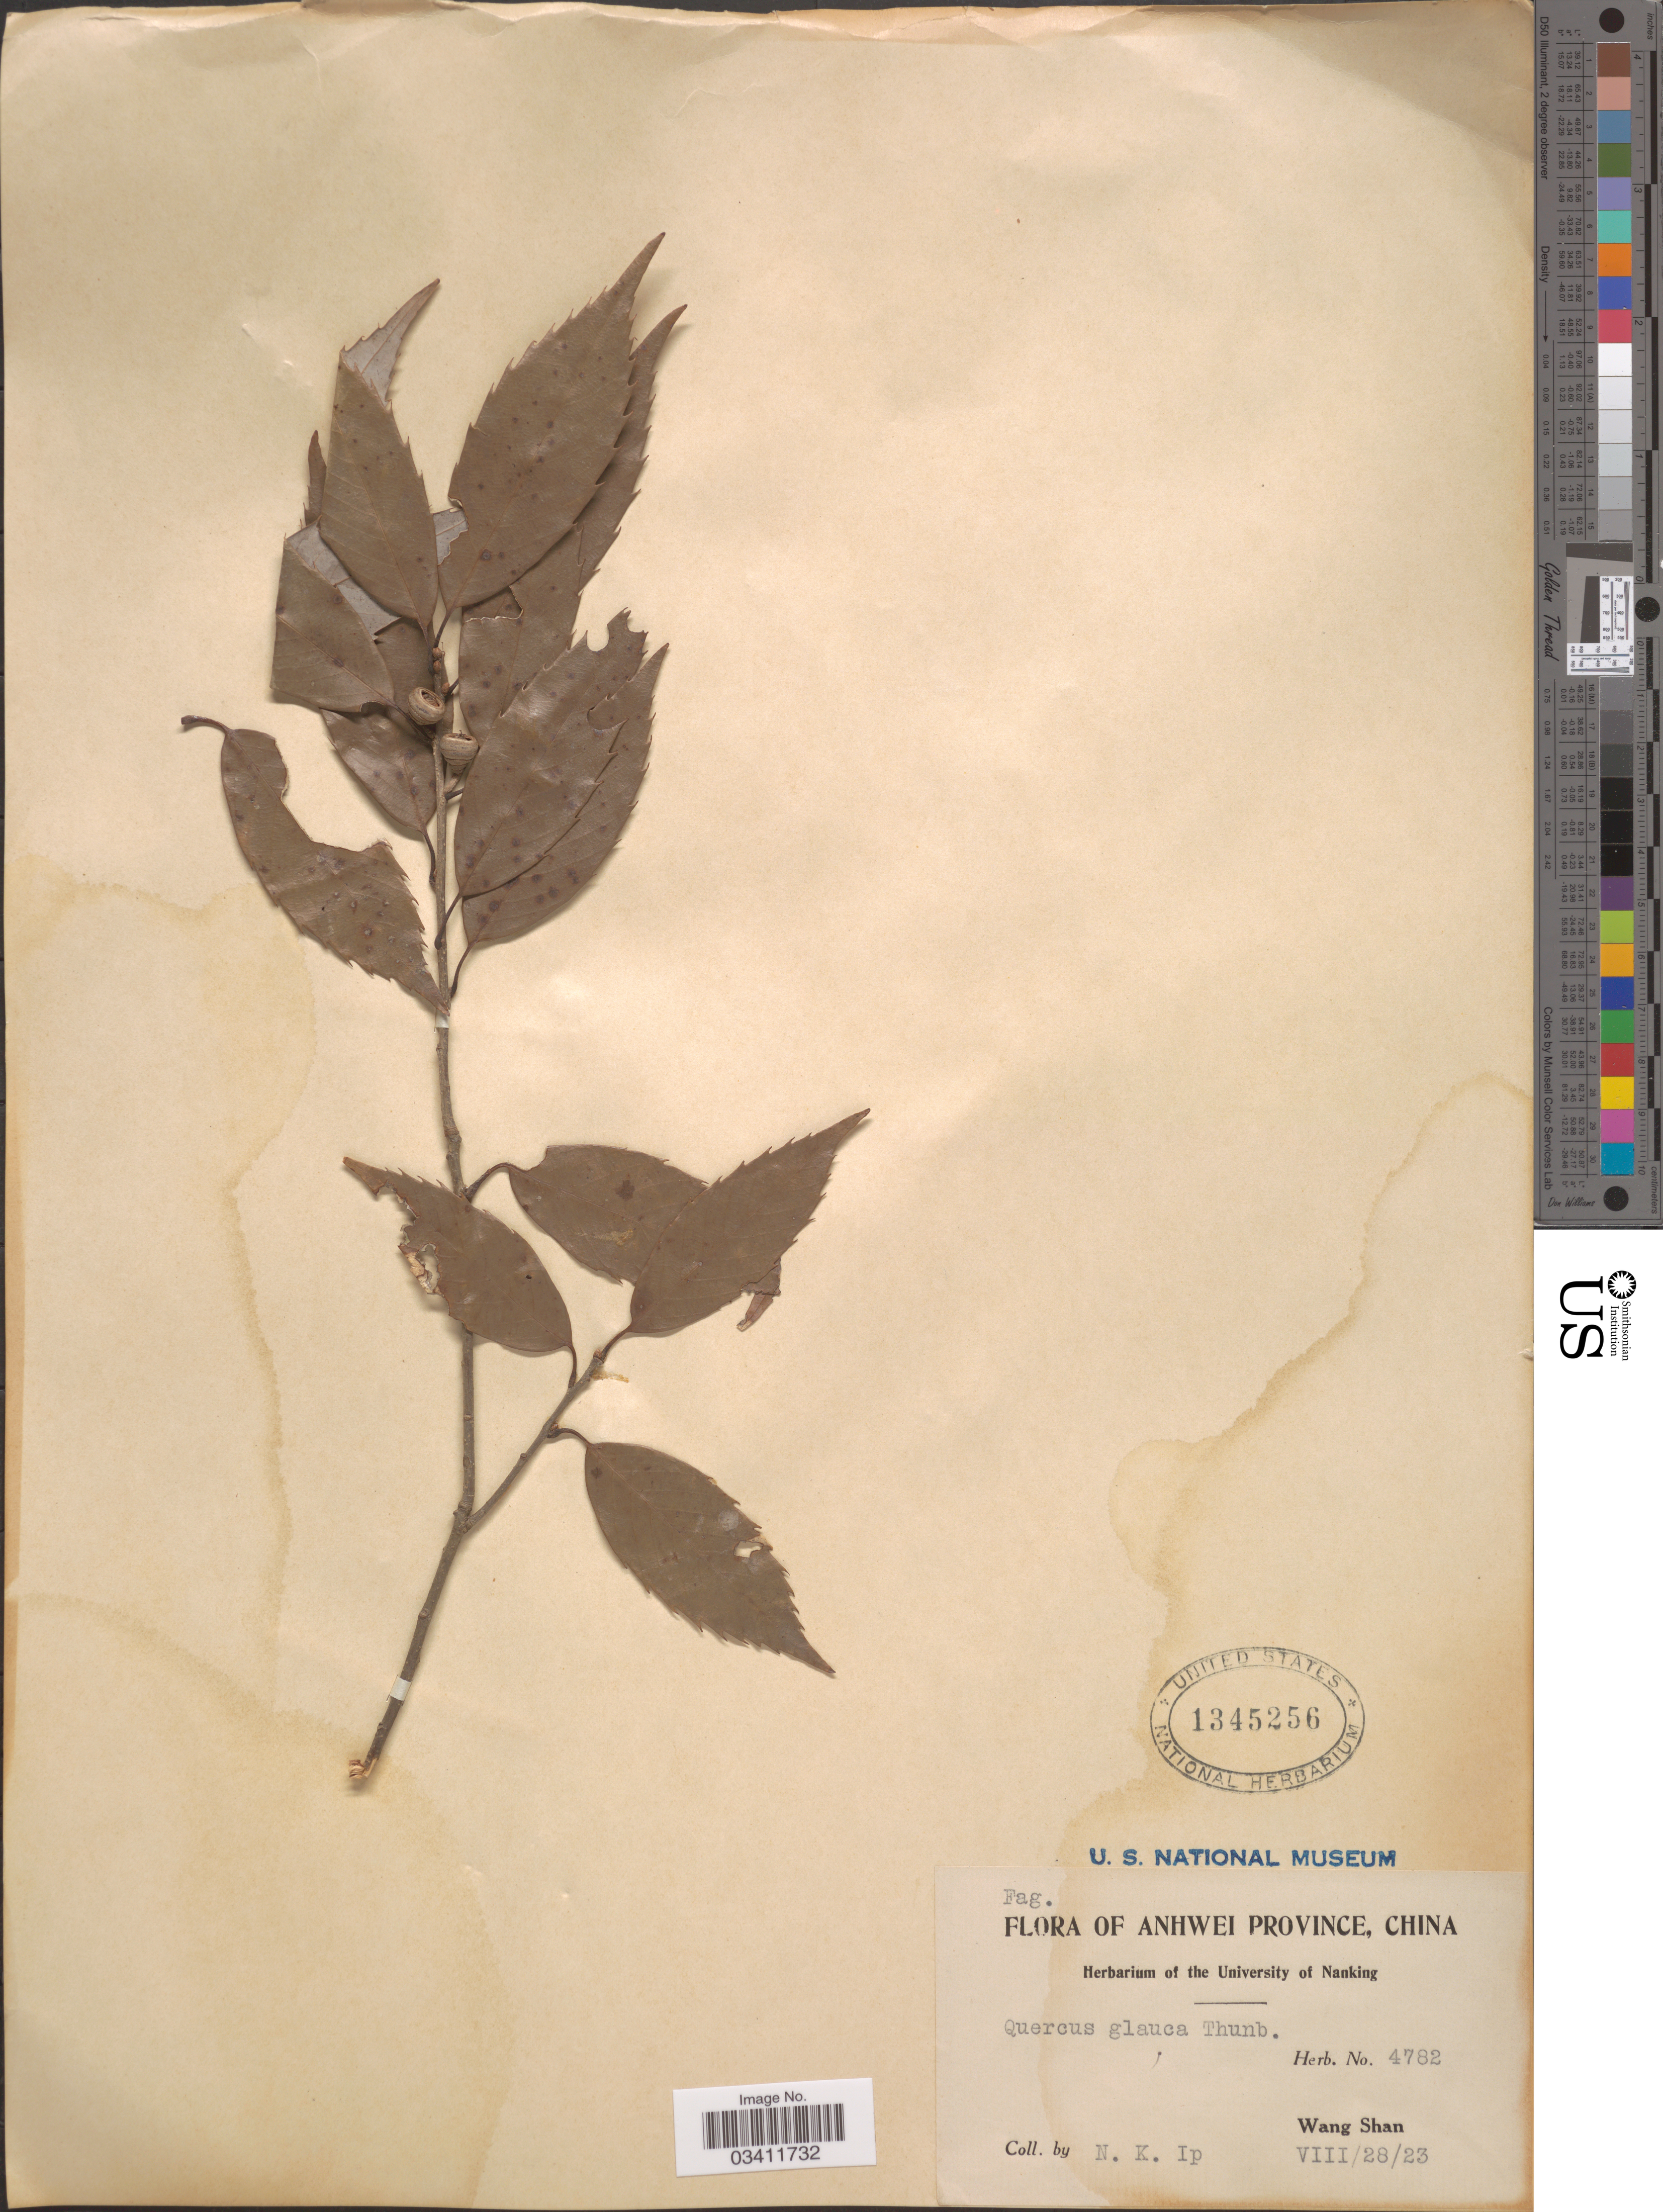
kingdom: Plantae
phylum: Tracheophyta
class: Magnoliopsida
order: Fagales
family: Fagaceae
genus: Quercus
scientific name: Quercus glauca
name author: Thunb.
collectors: N. Ip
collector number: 4782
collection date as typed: Transcribed d/m/y: 28/8/23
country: China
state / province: Anhui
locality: Anhwei Province. Wang Shan.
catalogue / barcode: US 1345256